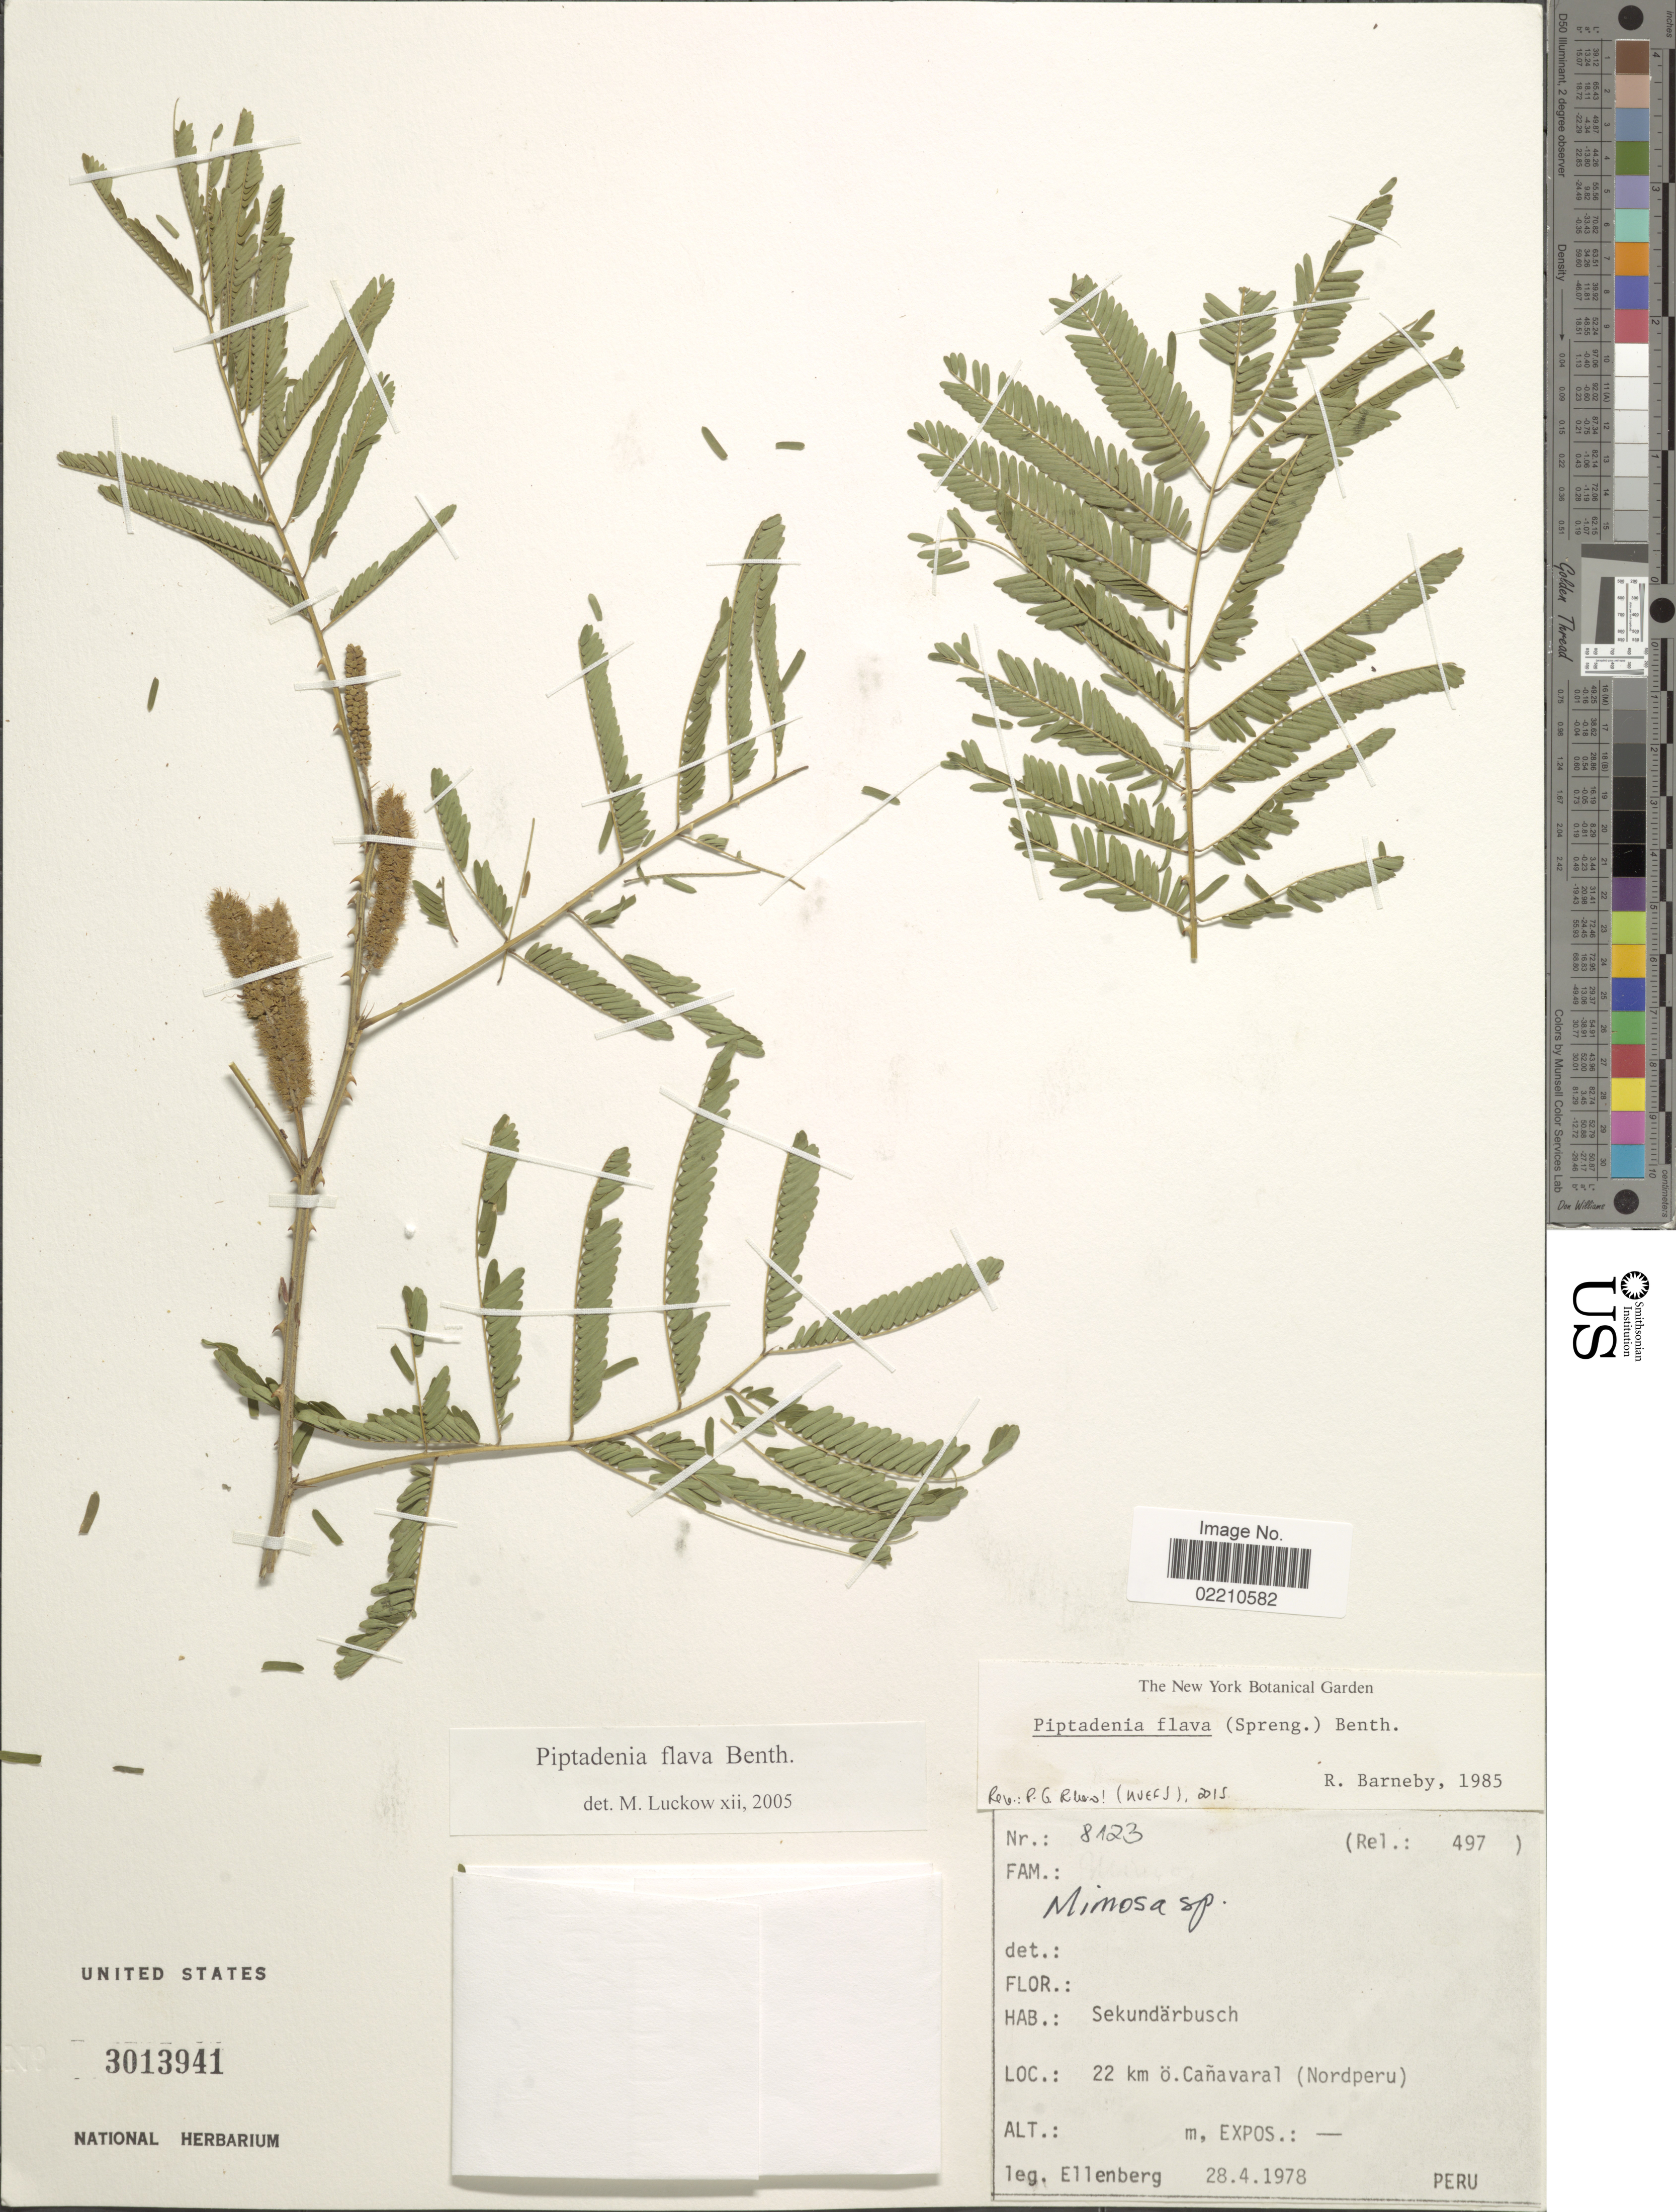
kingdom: Plantae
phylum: Tracheophyta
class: Magnoliopsida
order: Fabales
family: Fabaceae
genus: Piptadenia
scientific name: Piptadenia flava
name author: (DC.) Benth.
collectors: Ellenberg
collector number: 8123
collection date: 1978-04-28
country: Peru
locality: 22 km o. Canavaral (Nordperu)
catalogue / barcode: US 3013941